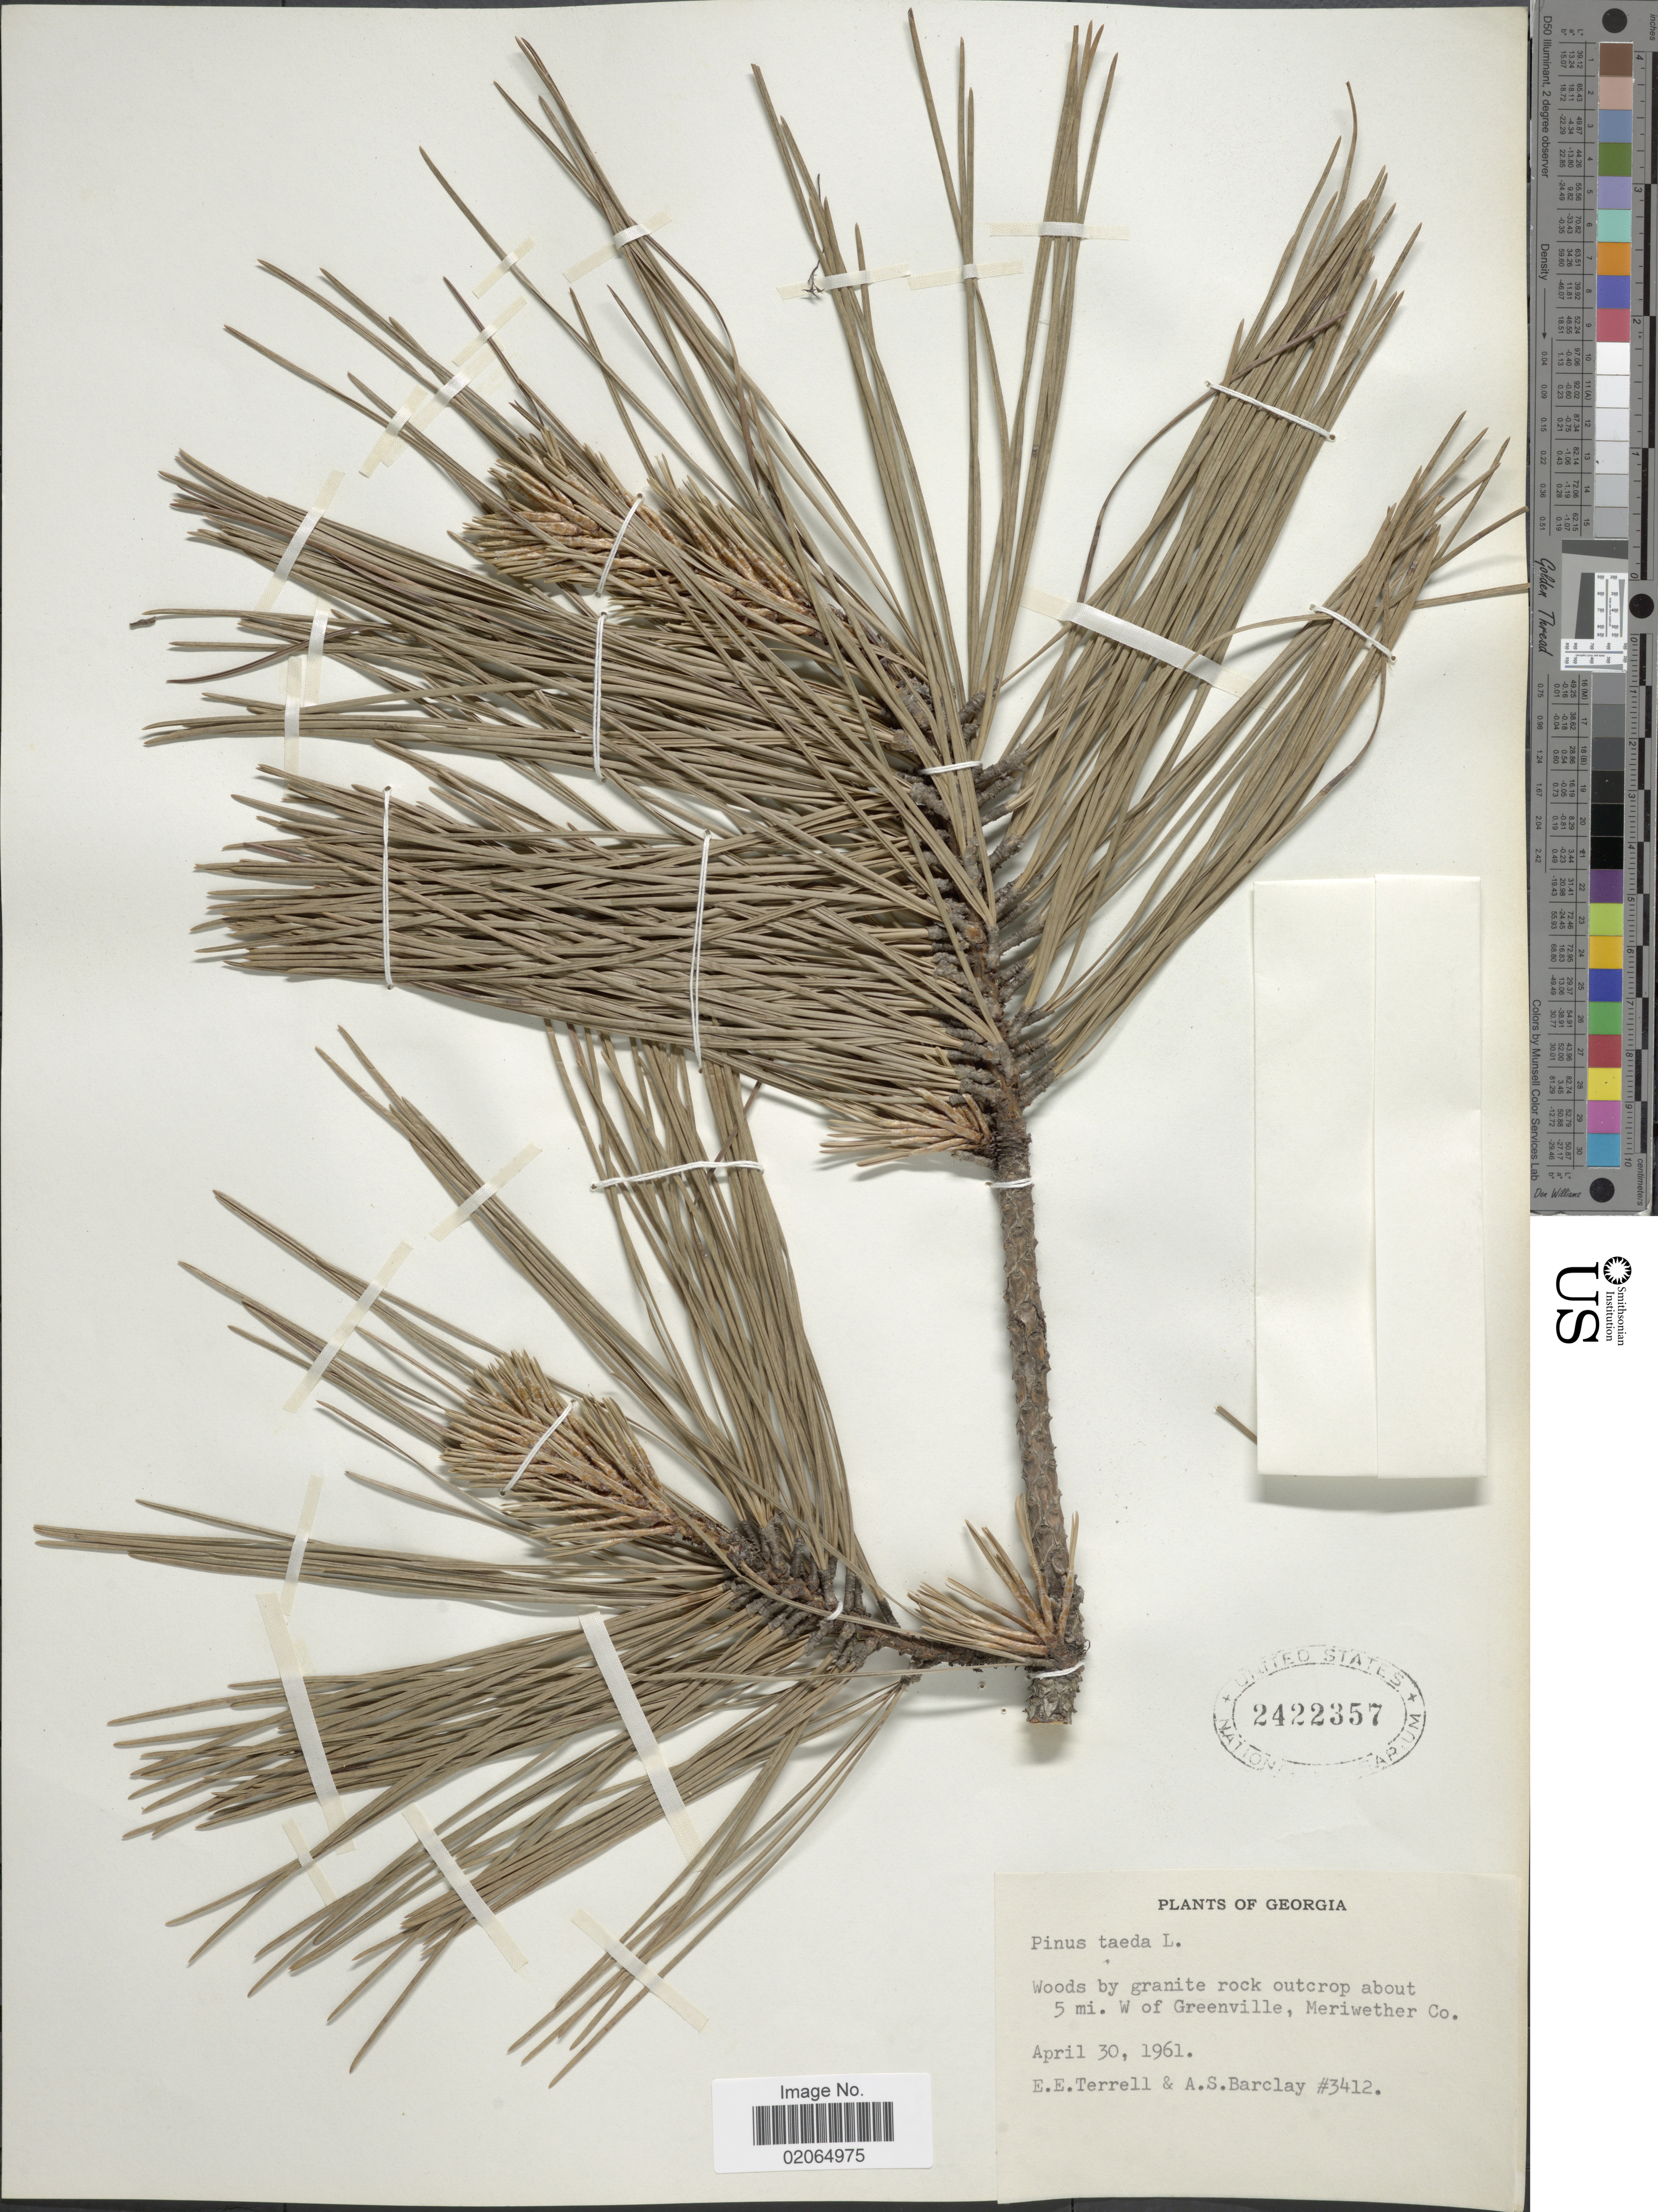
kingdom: Plantae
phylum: Tracheophyta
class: Pinopsida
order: Pinales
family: Pinaceae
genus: Pinus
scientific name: Pinus taeda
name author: L.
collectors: E. E. Terrell & A. S. Barclay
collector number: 3412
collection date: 1961-04-30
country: United States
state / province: Georgia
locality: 5 mi. W of Greenville, Meriwether Co.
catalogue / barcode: US 2422357